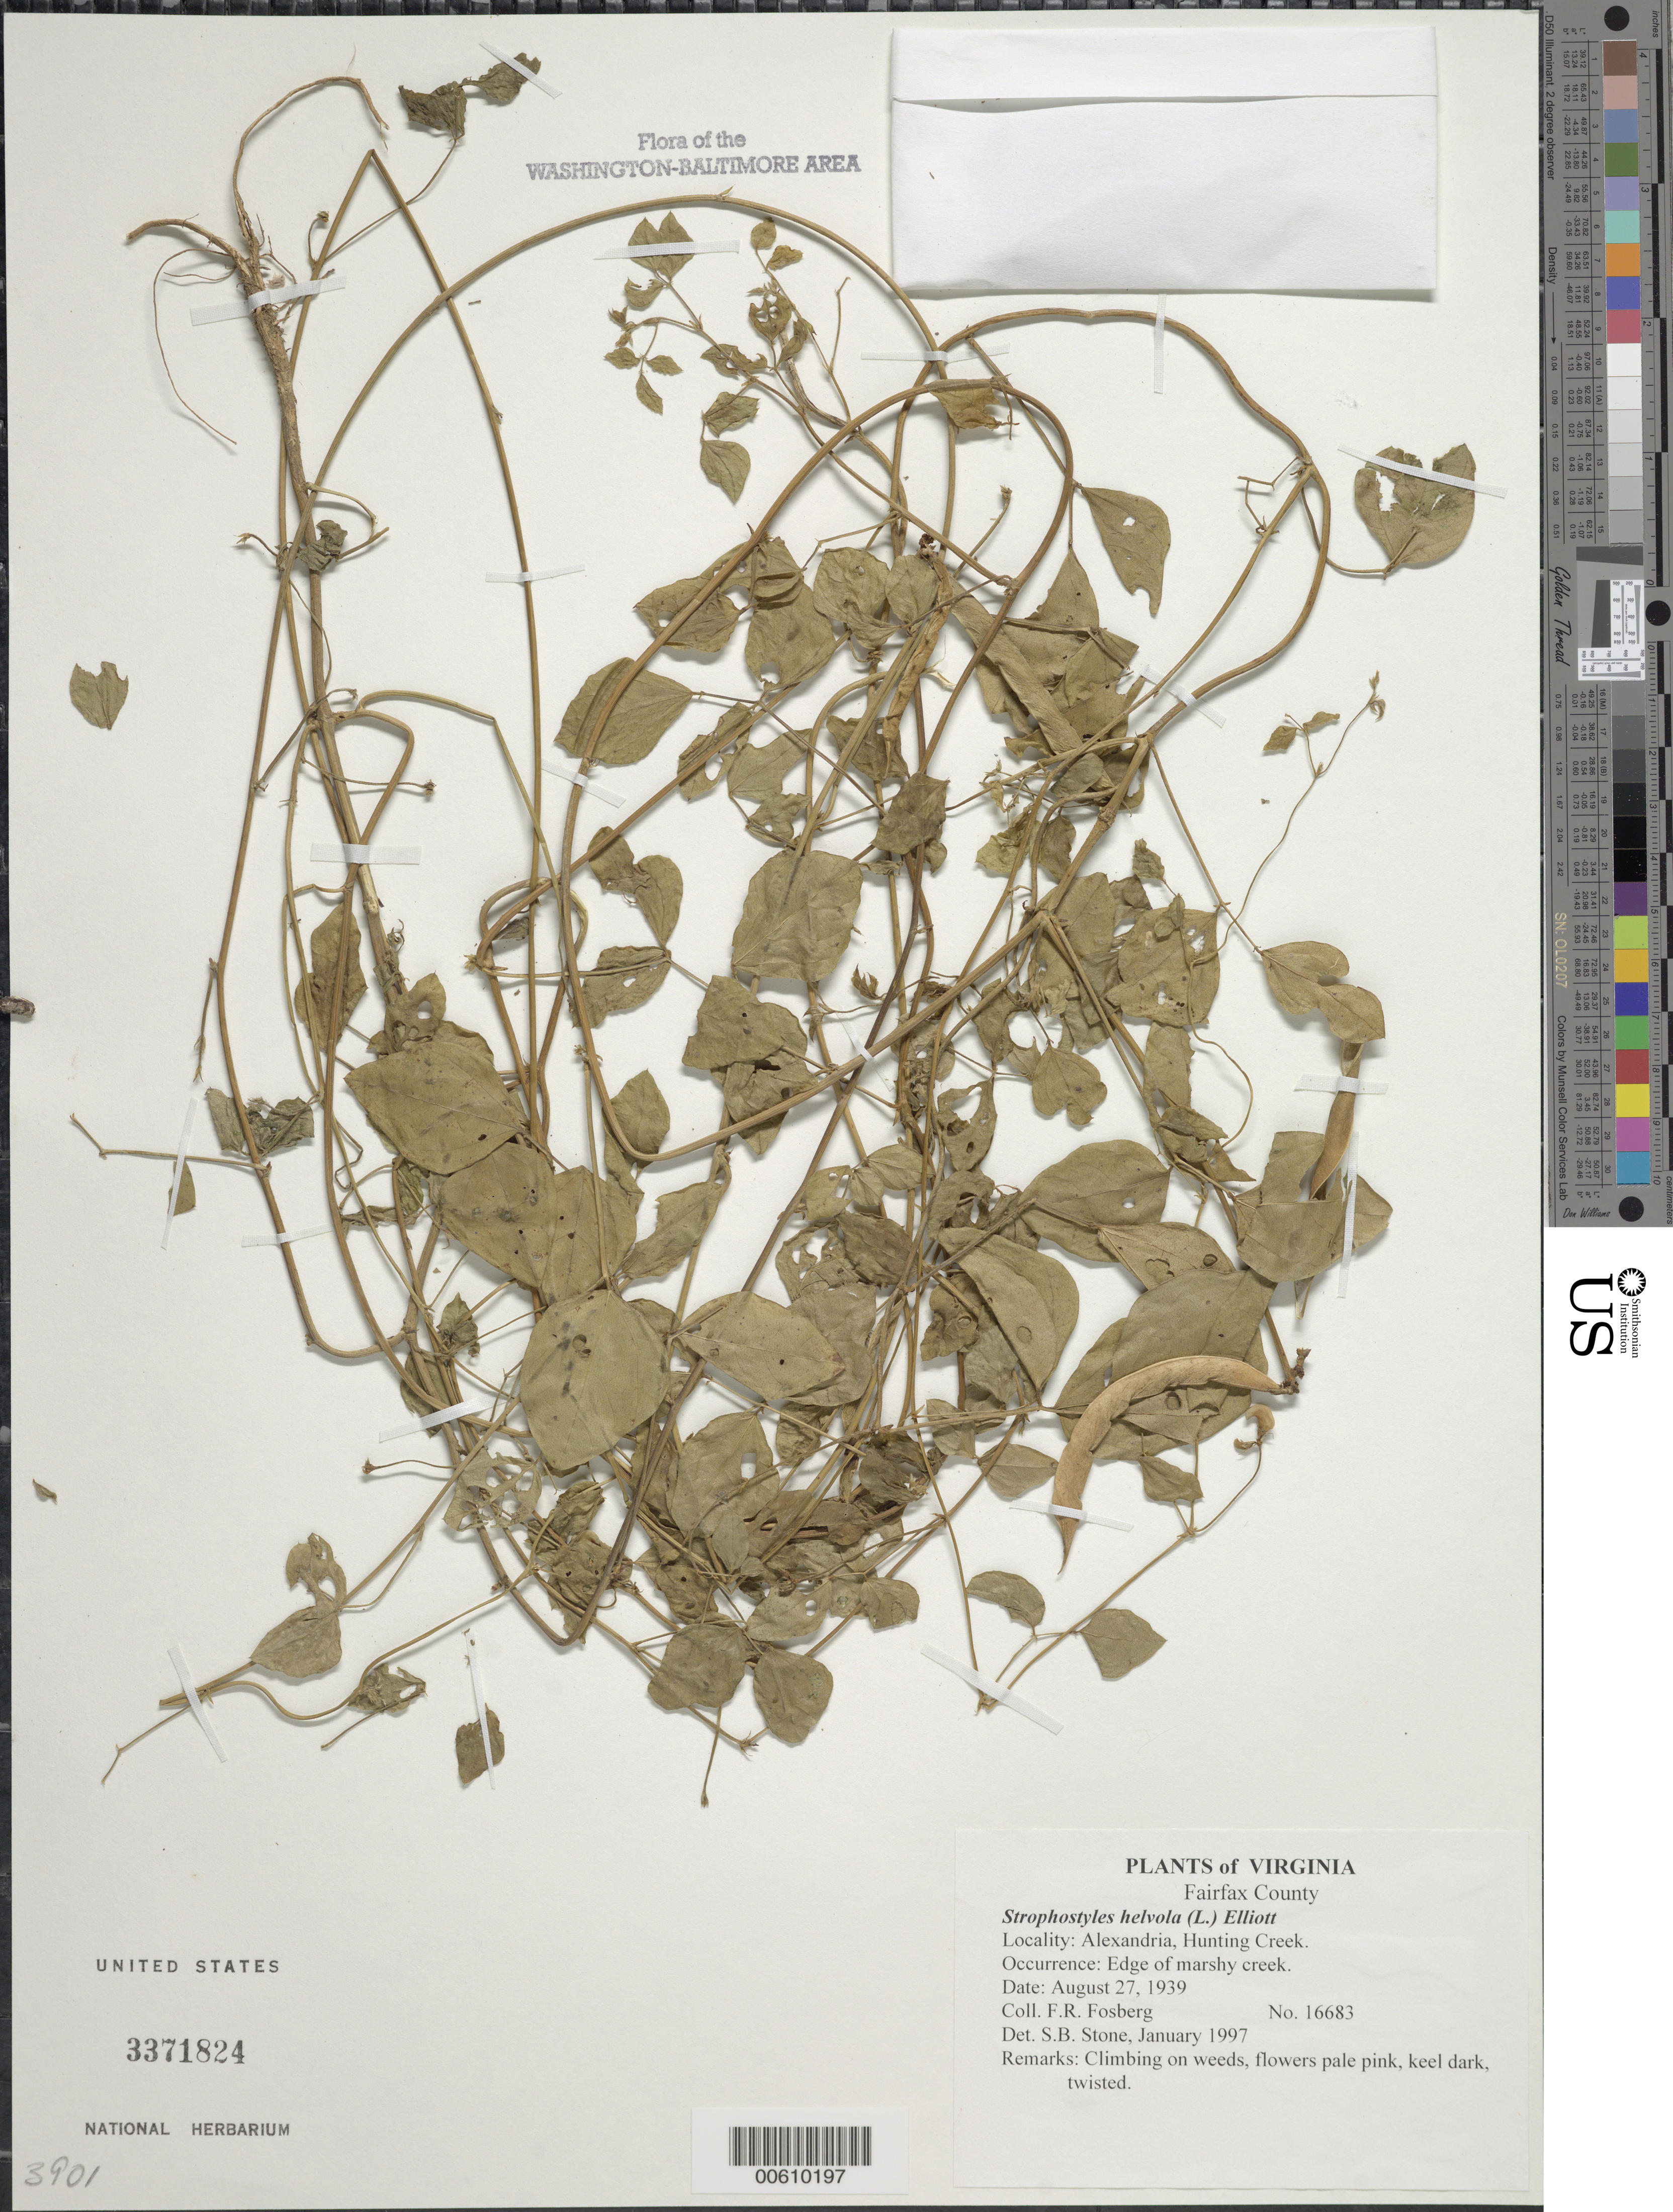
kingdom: Plantae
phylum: Tracheophyta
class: Magnoliopsida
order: Fabales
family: Fabaceae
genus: Strophostyles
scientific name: Strophostyles helvola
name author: (L.) Elliott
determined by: Stone, S. B.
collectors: F. R. Fosberg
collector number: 16683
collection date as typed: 27 Aug 1939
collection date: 1939-08-27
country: United States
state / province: Virginia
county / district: City of Alexandria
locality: Alexandria, Hunting Creek.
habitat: Edge of marshy creek.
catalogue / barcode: US 3371824